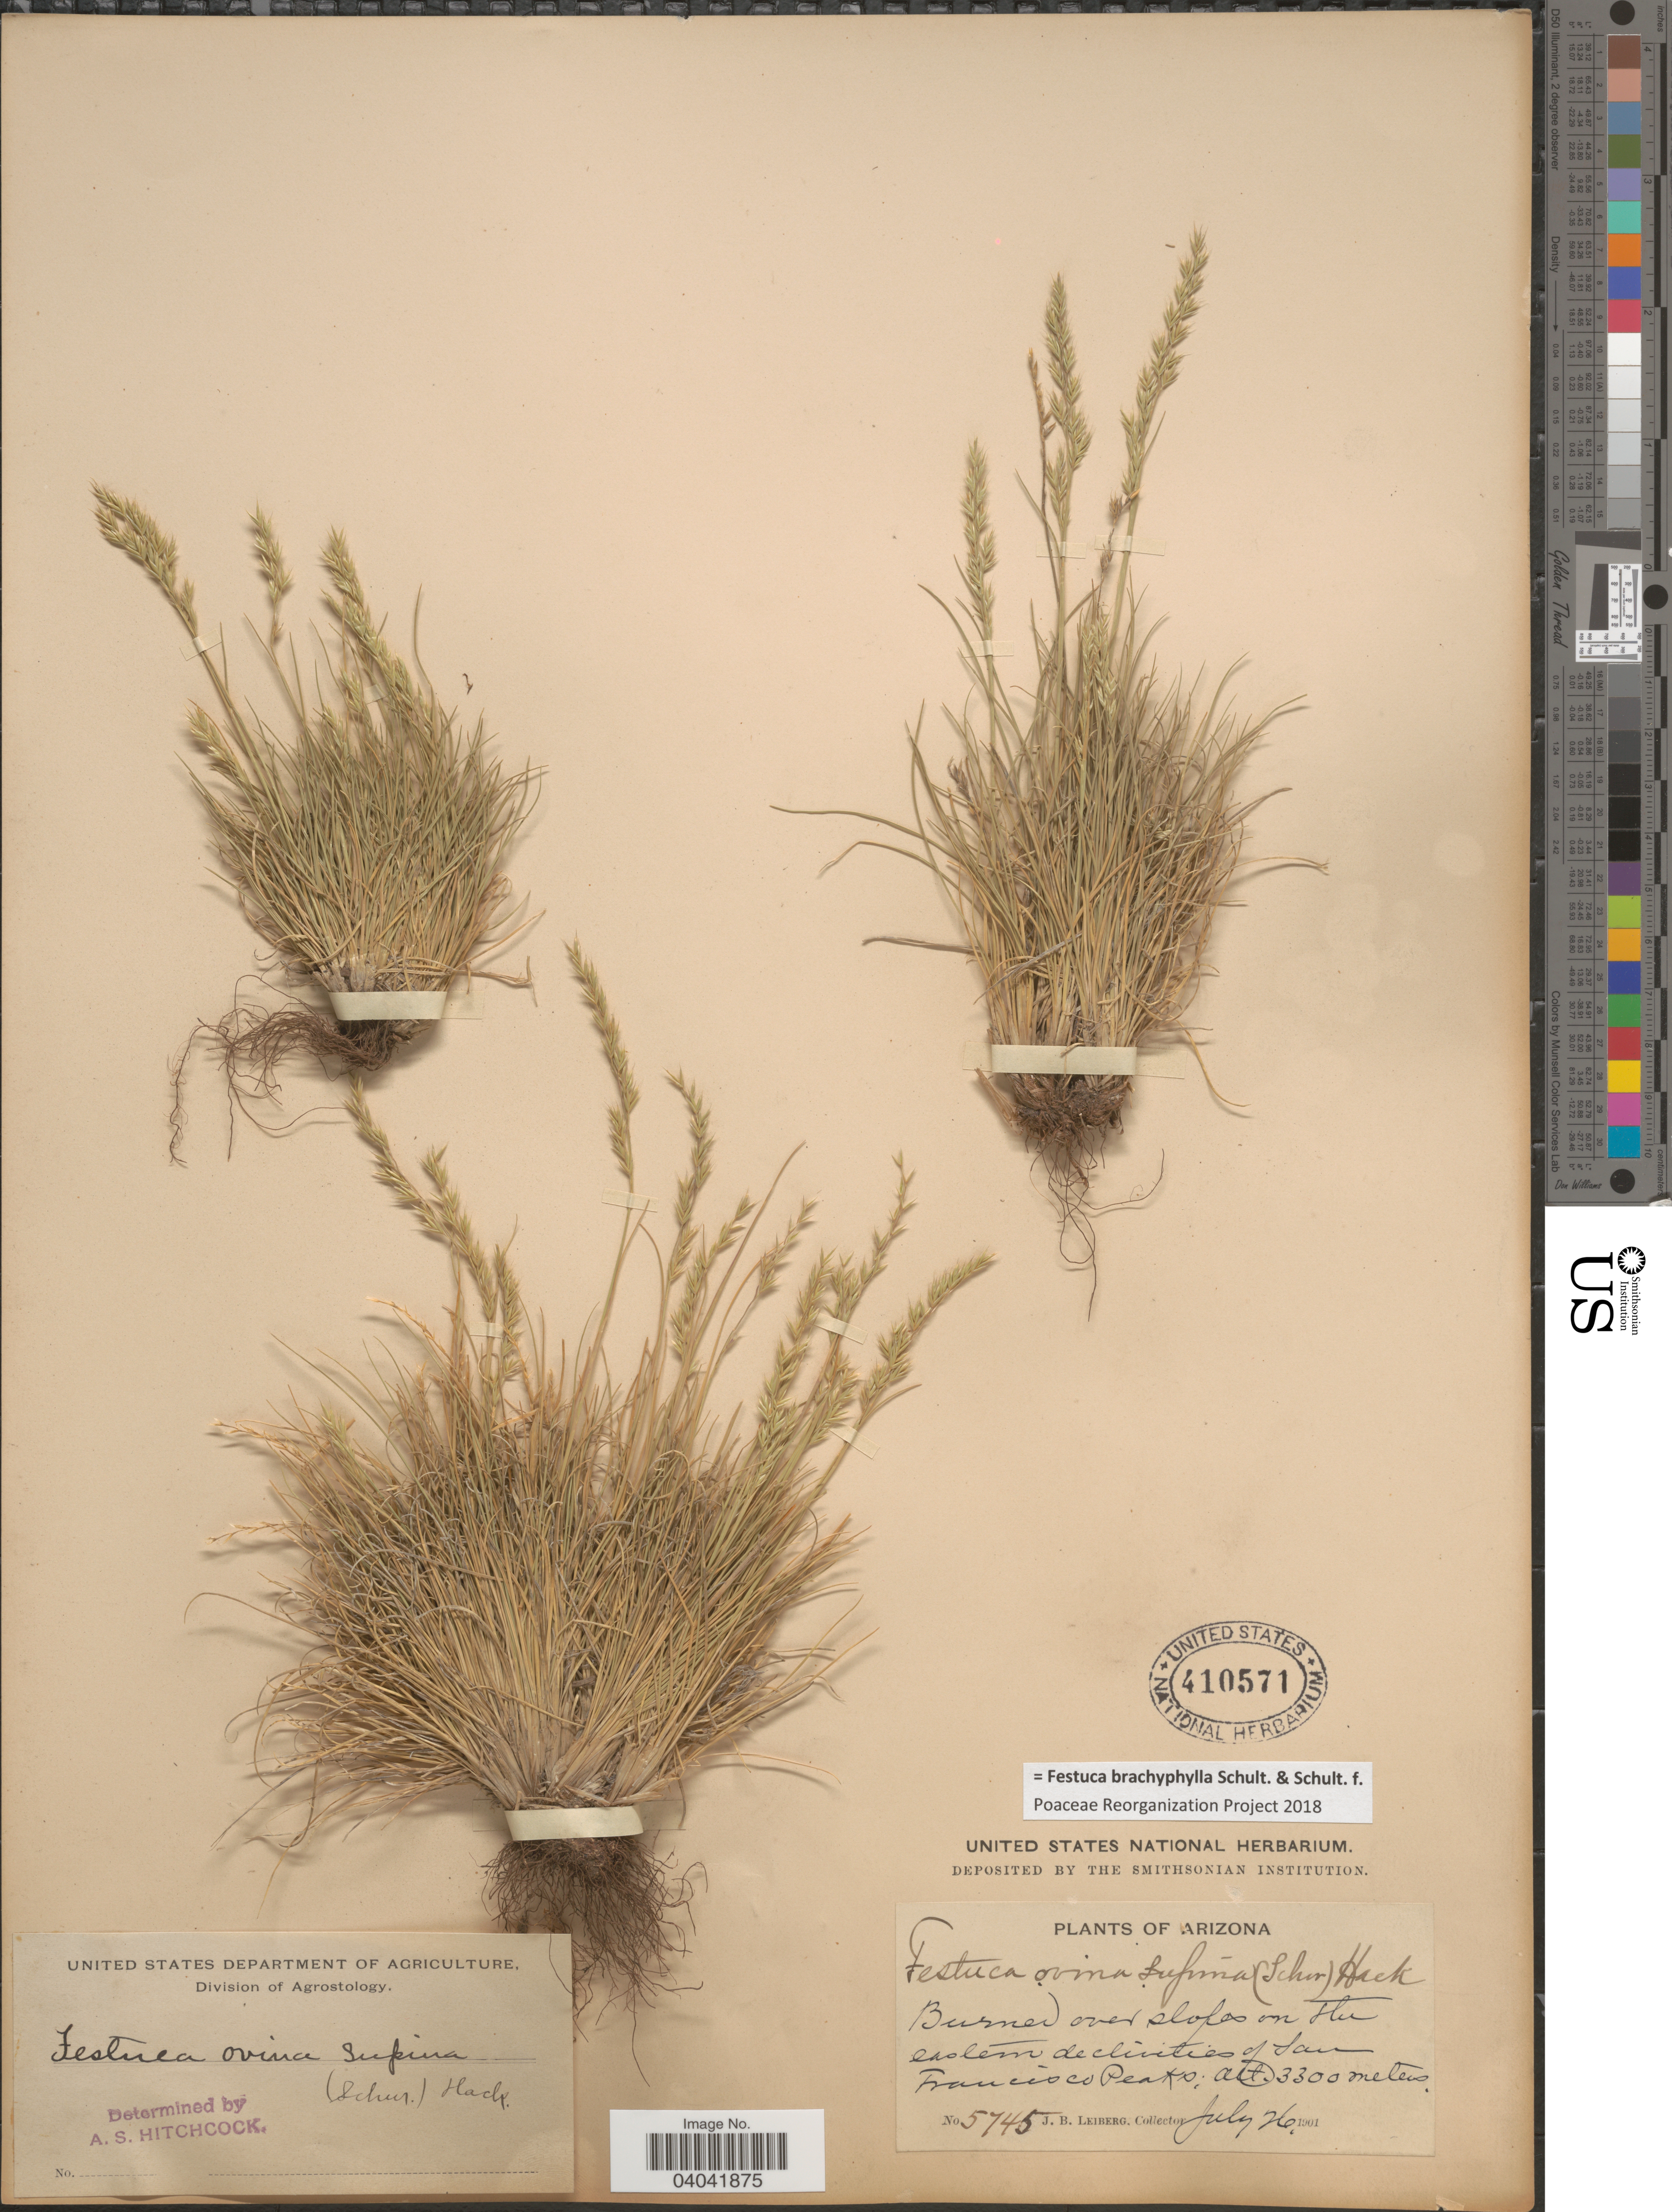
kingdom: Plantae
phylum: Tracheophyta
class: Liliopsida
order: Poales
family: Poaceae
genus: Festuca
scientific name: Festuca brachyphylla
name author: Schult. & Schult. f.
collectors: J. B. Leiberg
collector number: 5745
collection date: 1901-07-26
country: United States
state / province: Arizona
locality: Slopes on the eastern declivities of San Francisco Peaks.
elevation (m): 3300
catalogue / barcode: US 410571